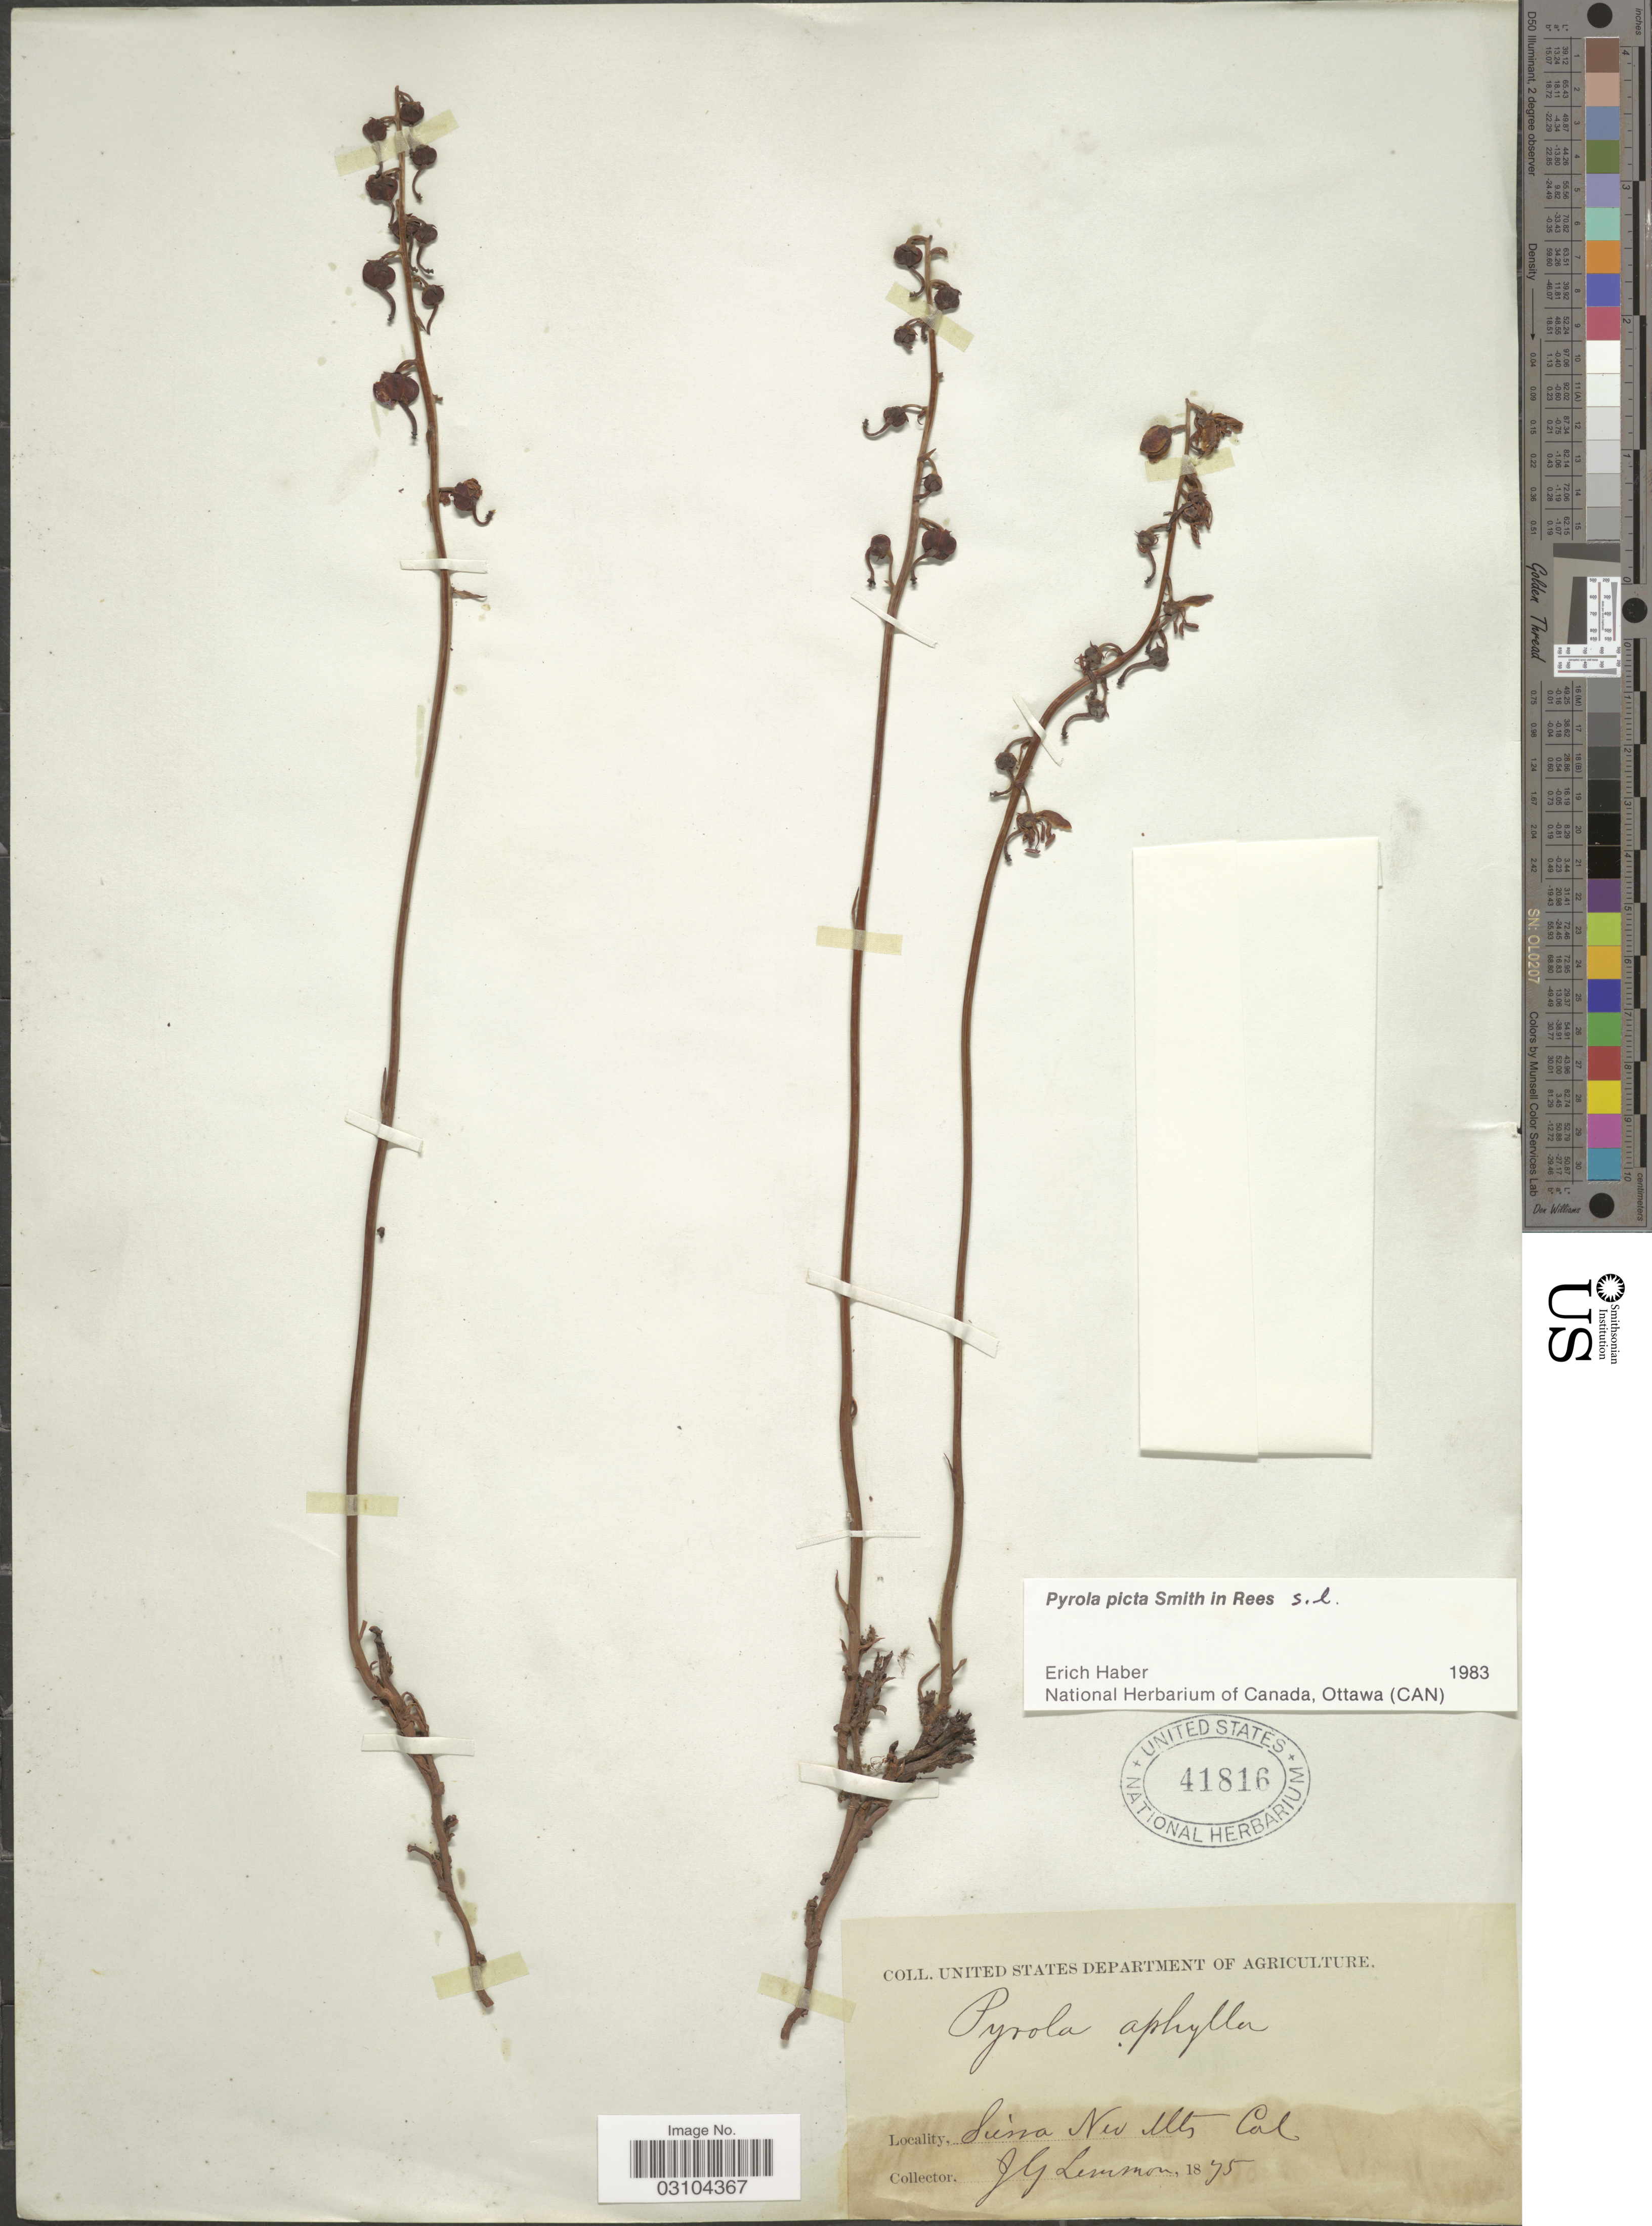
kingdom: Plantae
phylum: Tracheophyta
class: Magnoliopsida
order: Ericales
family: Ericaceae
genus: Pyrola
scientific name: Pyrola picta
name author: Sm. in Rees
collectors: J. Lemmon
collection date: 1875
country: United States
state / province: California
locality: Sierra Nev Mts.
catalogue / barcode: US 41816